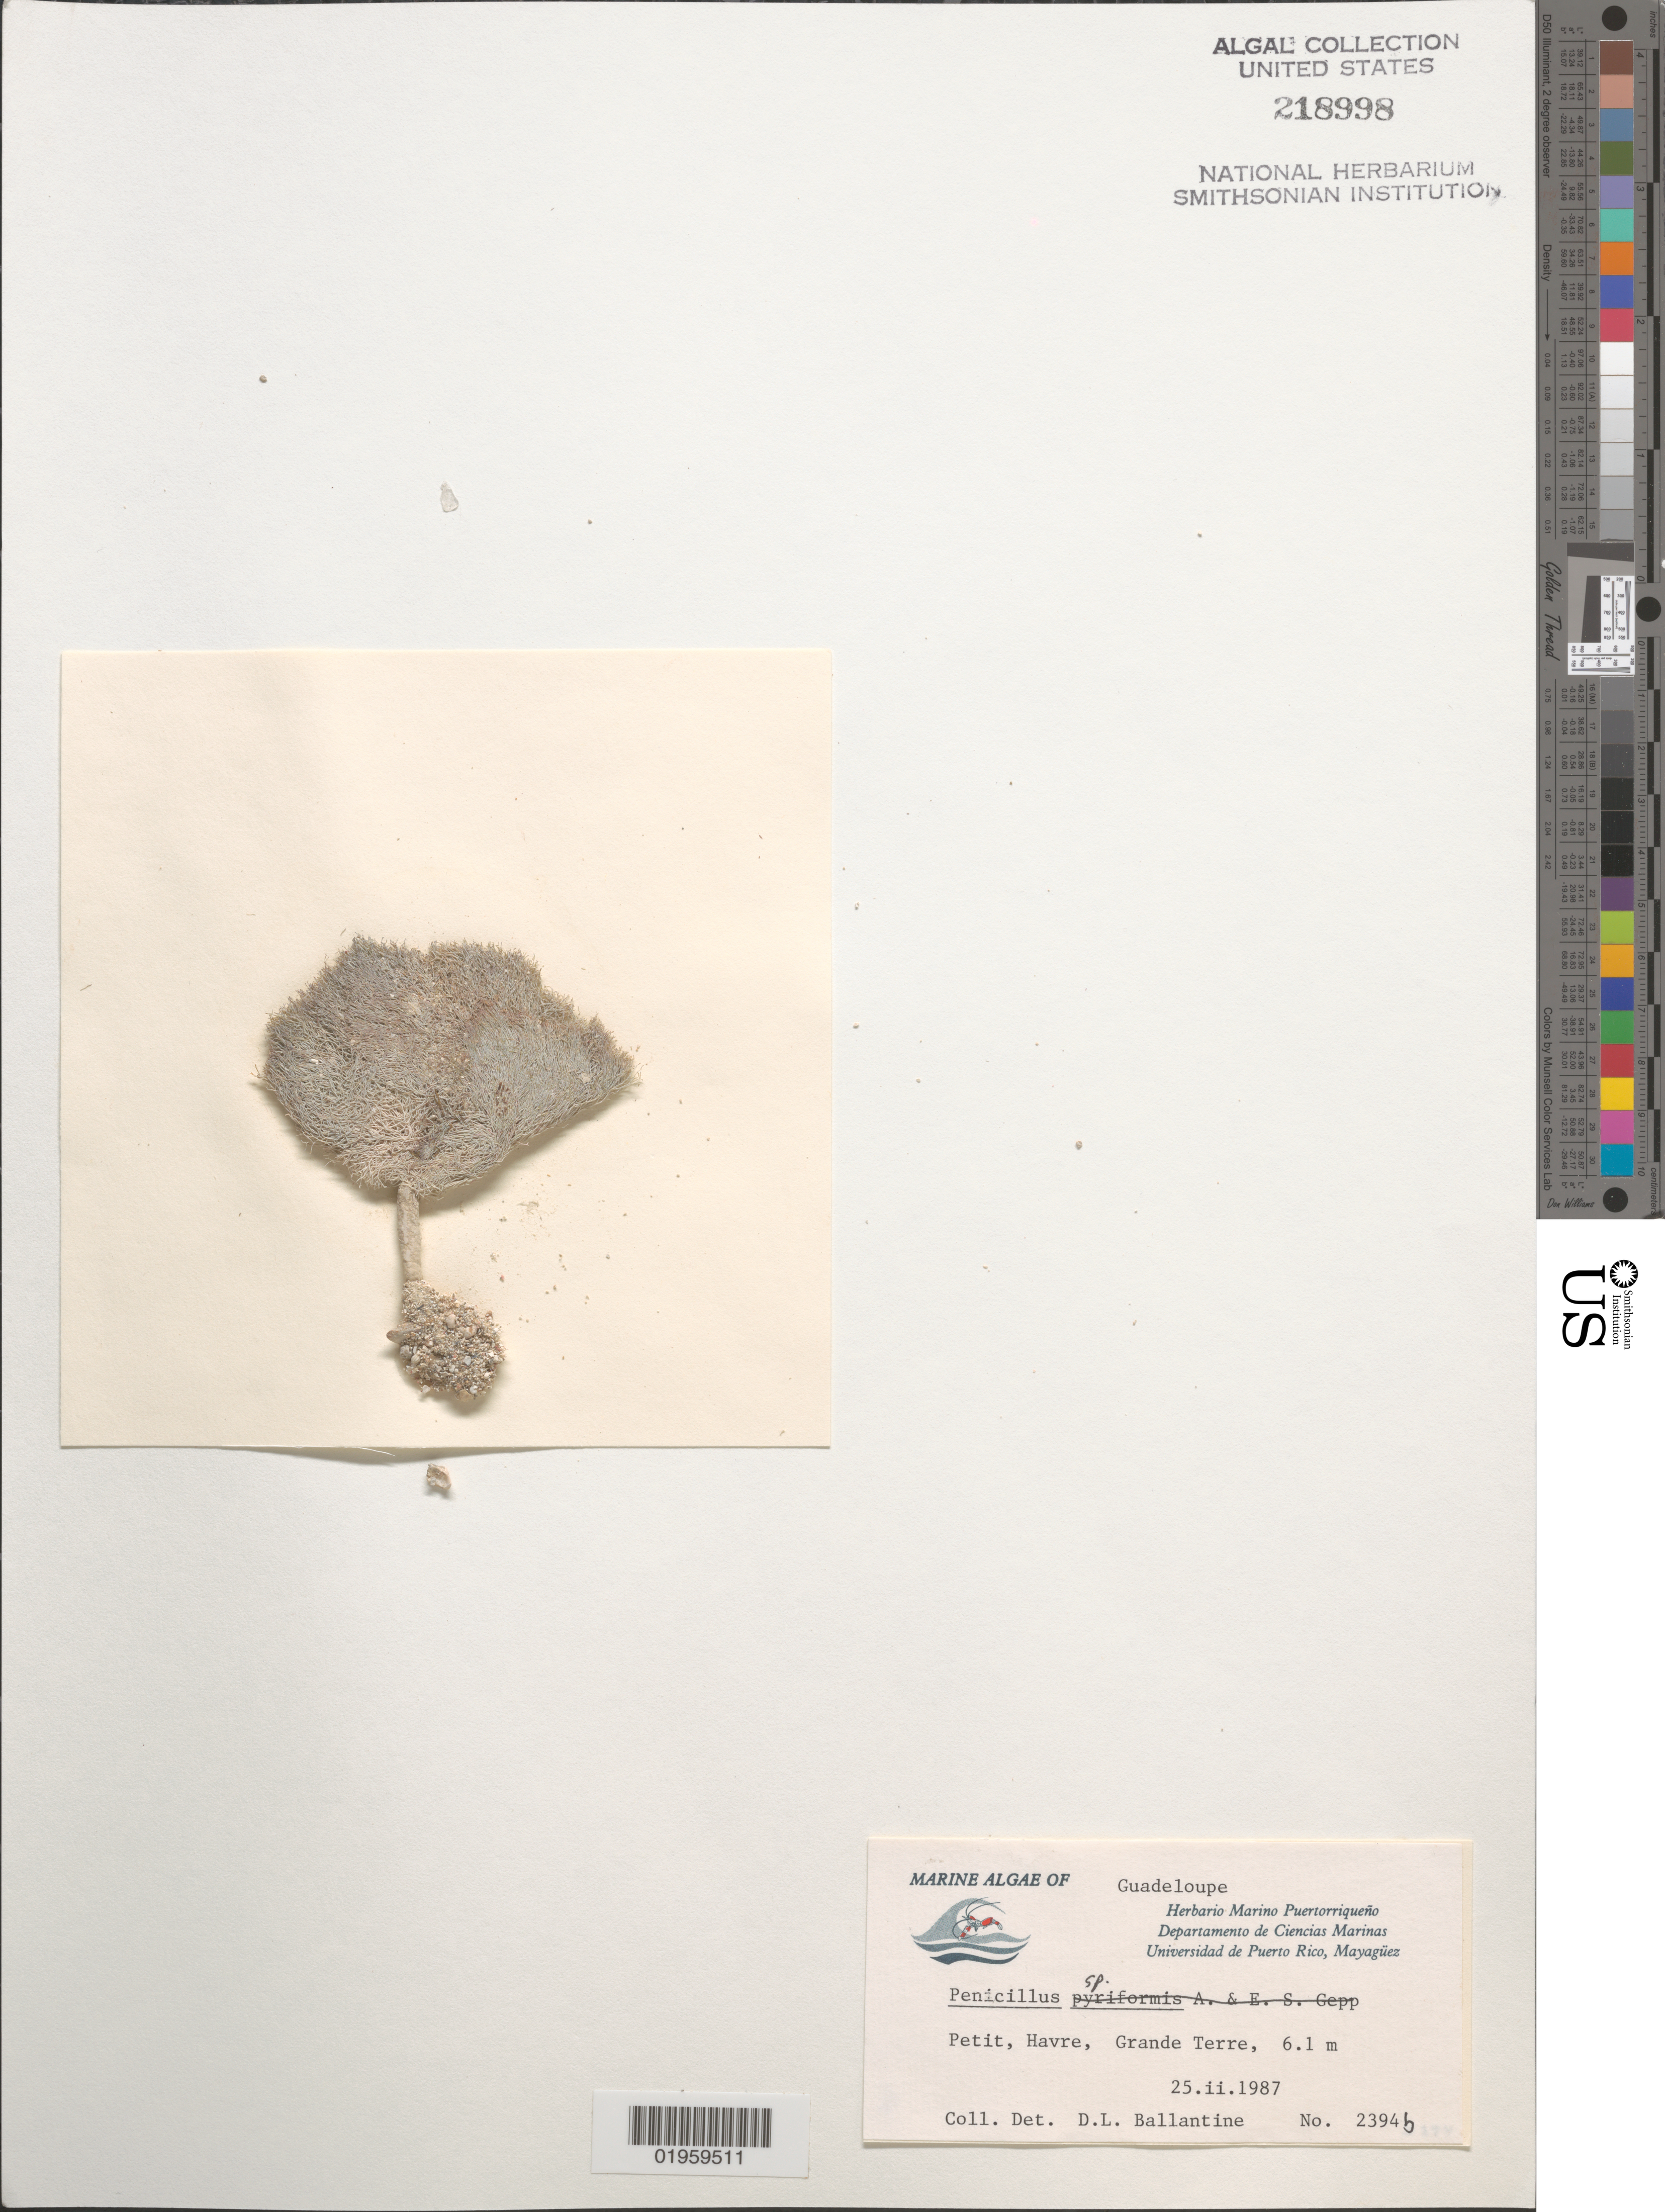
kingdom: Plantae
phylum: Chlorophyta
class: Ulvophyceae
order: Bryopsidales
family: Udoteaceae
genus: Penicillus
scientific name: Penicillus sp.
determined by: Ballantine, D. L.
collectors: D.L. Ballantine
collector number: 2394b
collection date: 1987-02-25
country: Guadeloupe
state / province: Grande Terre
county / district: Petit Havre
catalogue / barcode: US 218998